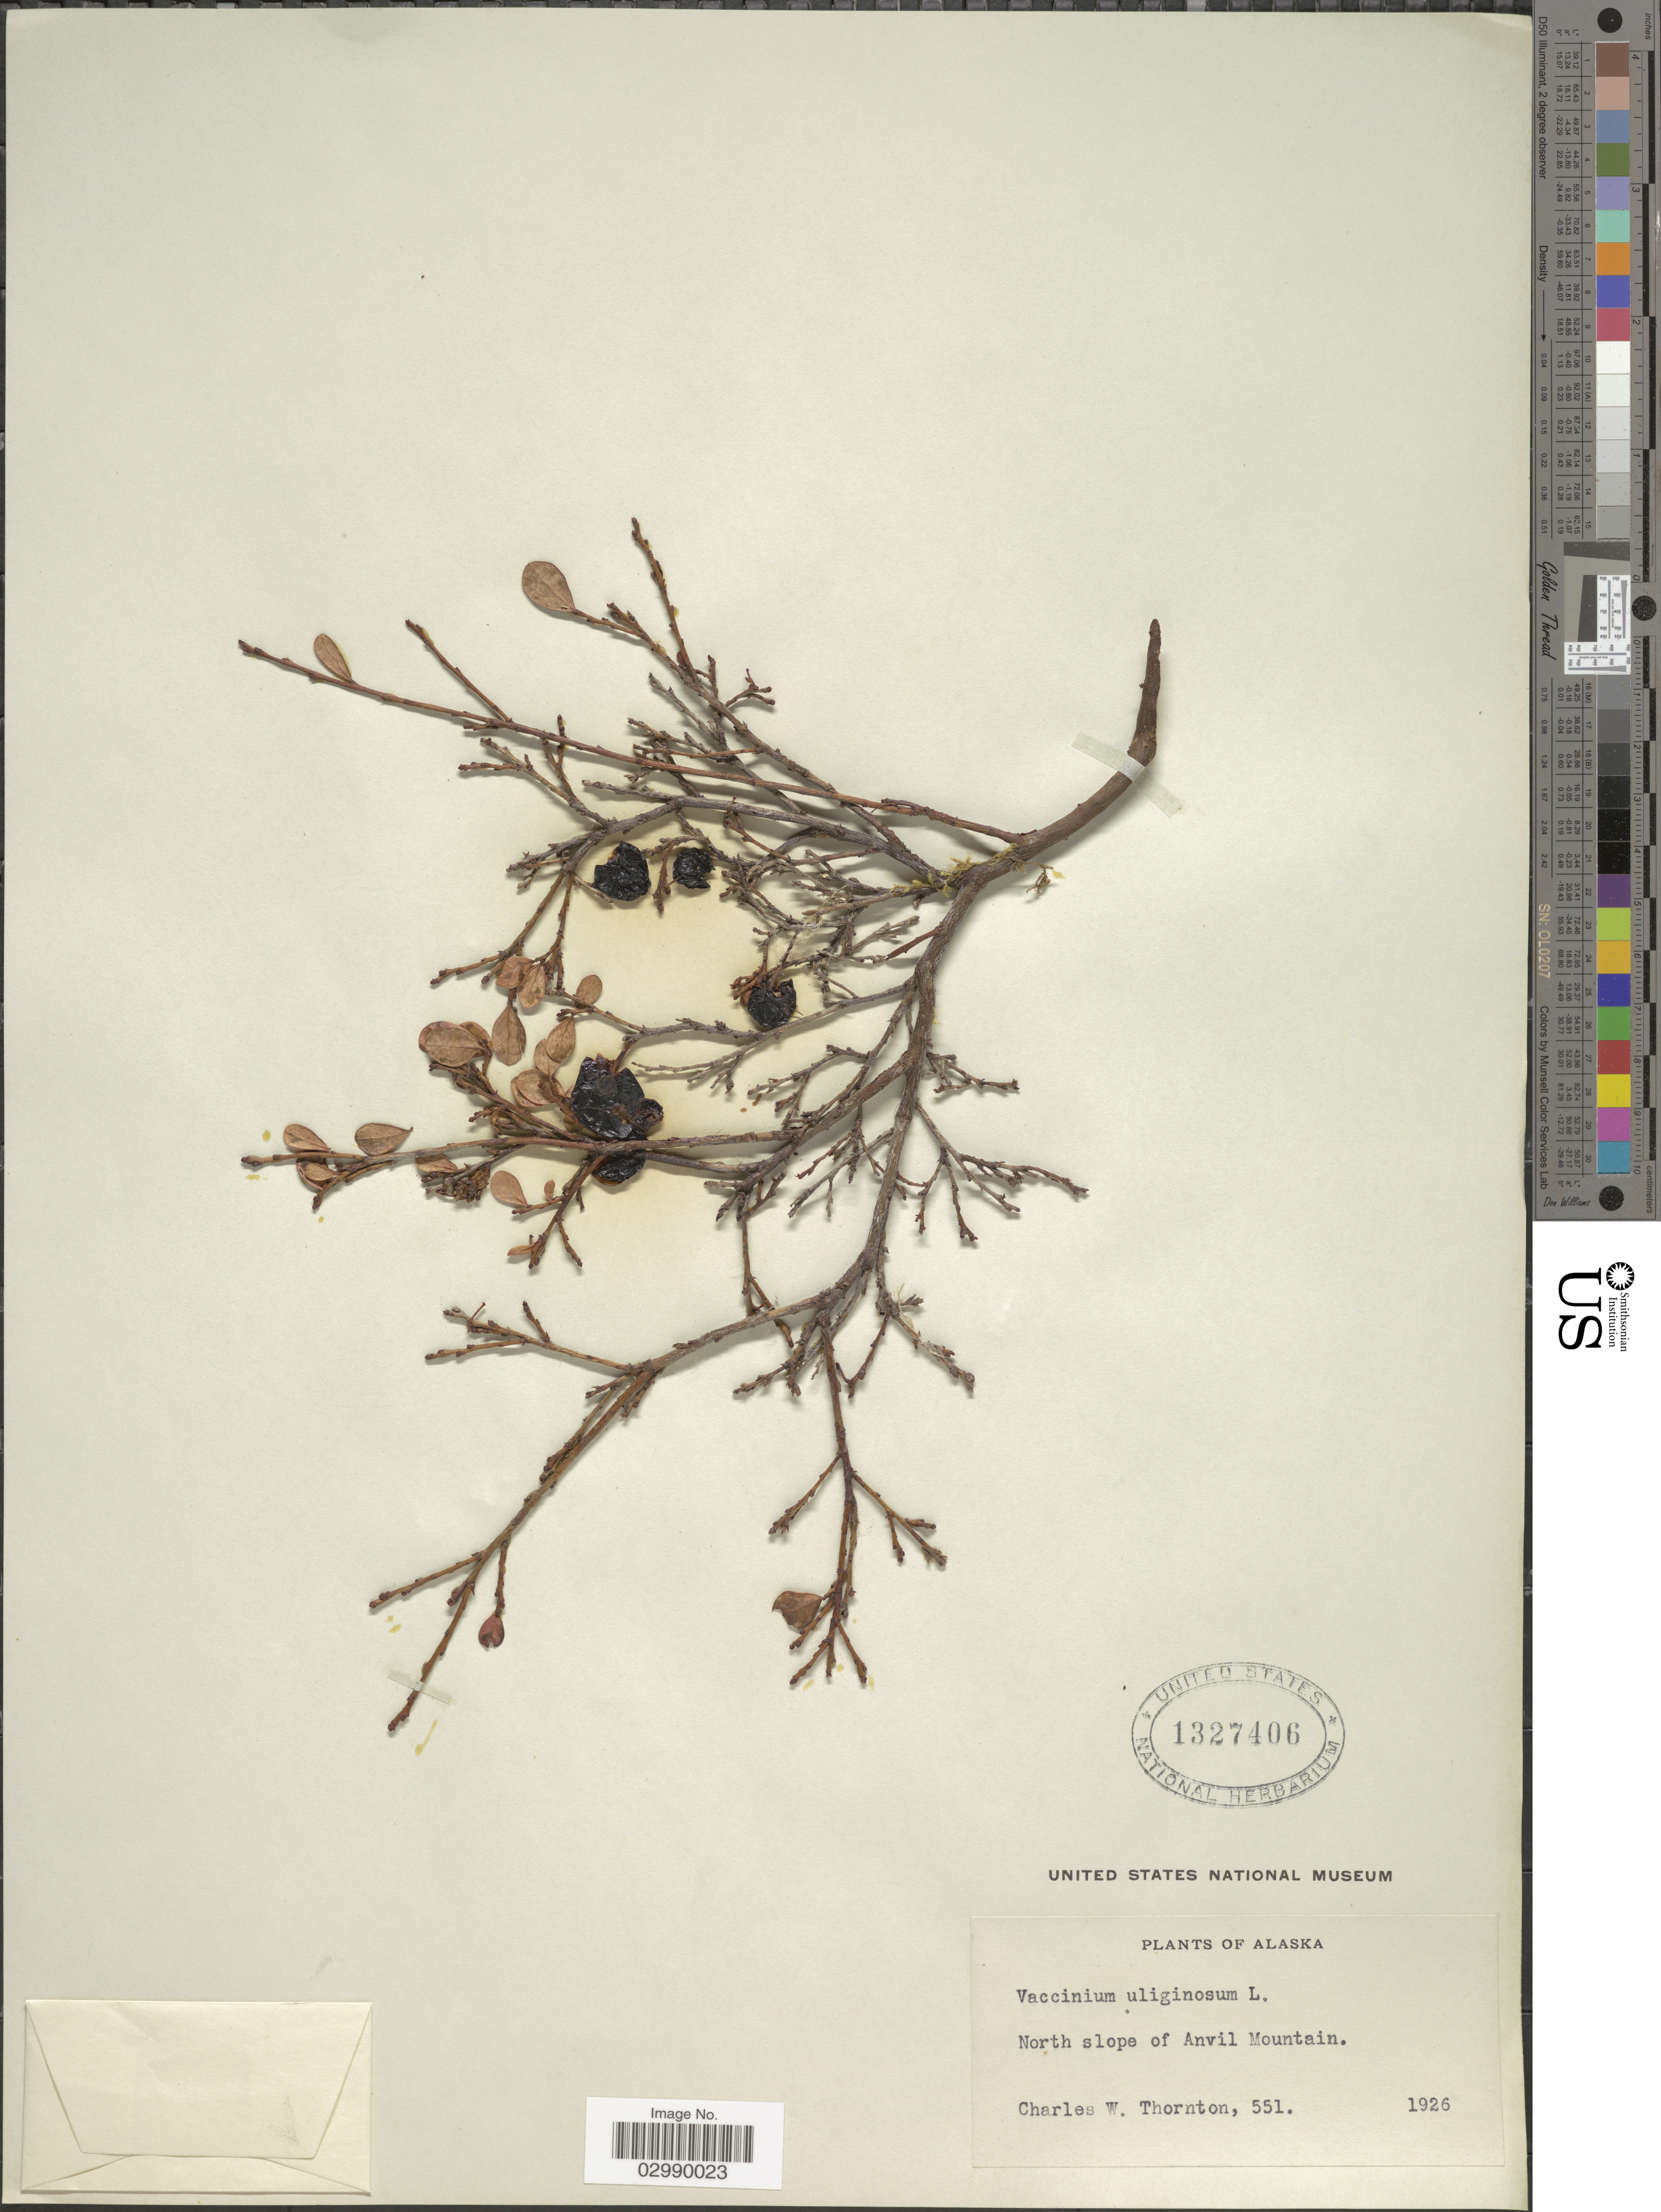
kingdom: Plantae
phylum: Tracheophyta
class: Magnoliopsida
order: Ericales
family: Ericaceae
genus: Vaccinium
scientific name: Vaccinium uliginosum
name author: L.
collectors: C. Thornton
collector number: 551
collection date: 1926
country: United States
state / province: Alaska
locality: North slope of Anvil Mountain.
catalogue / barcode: US 1327406